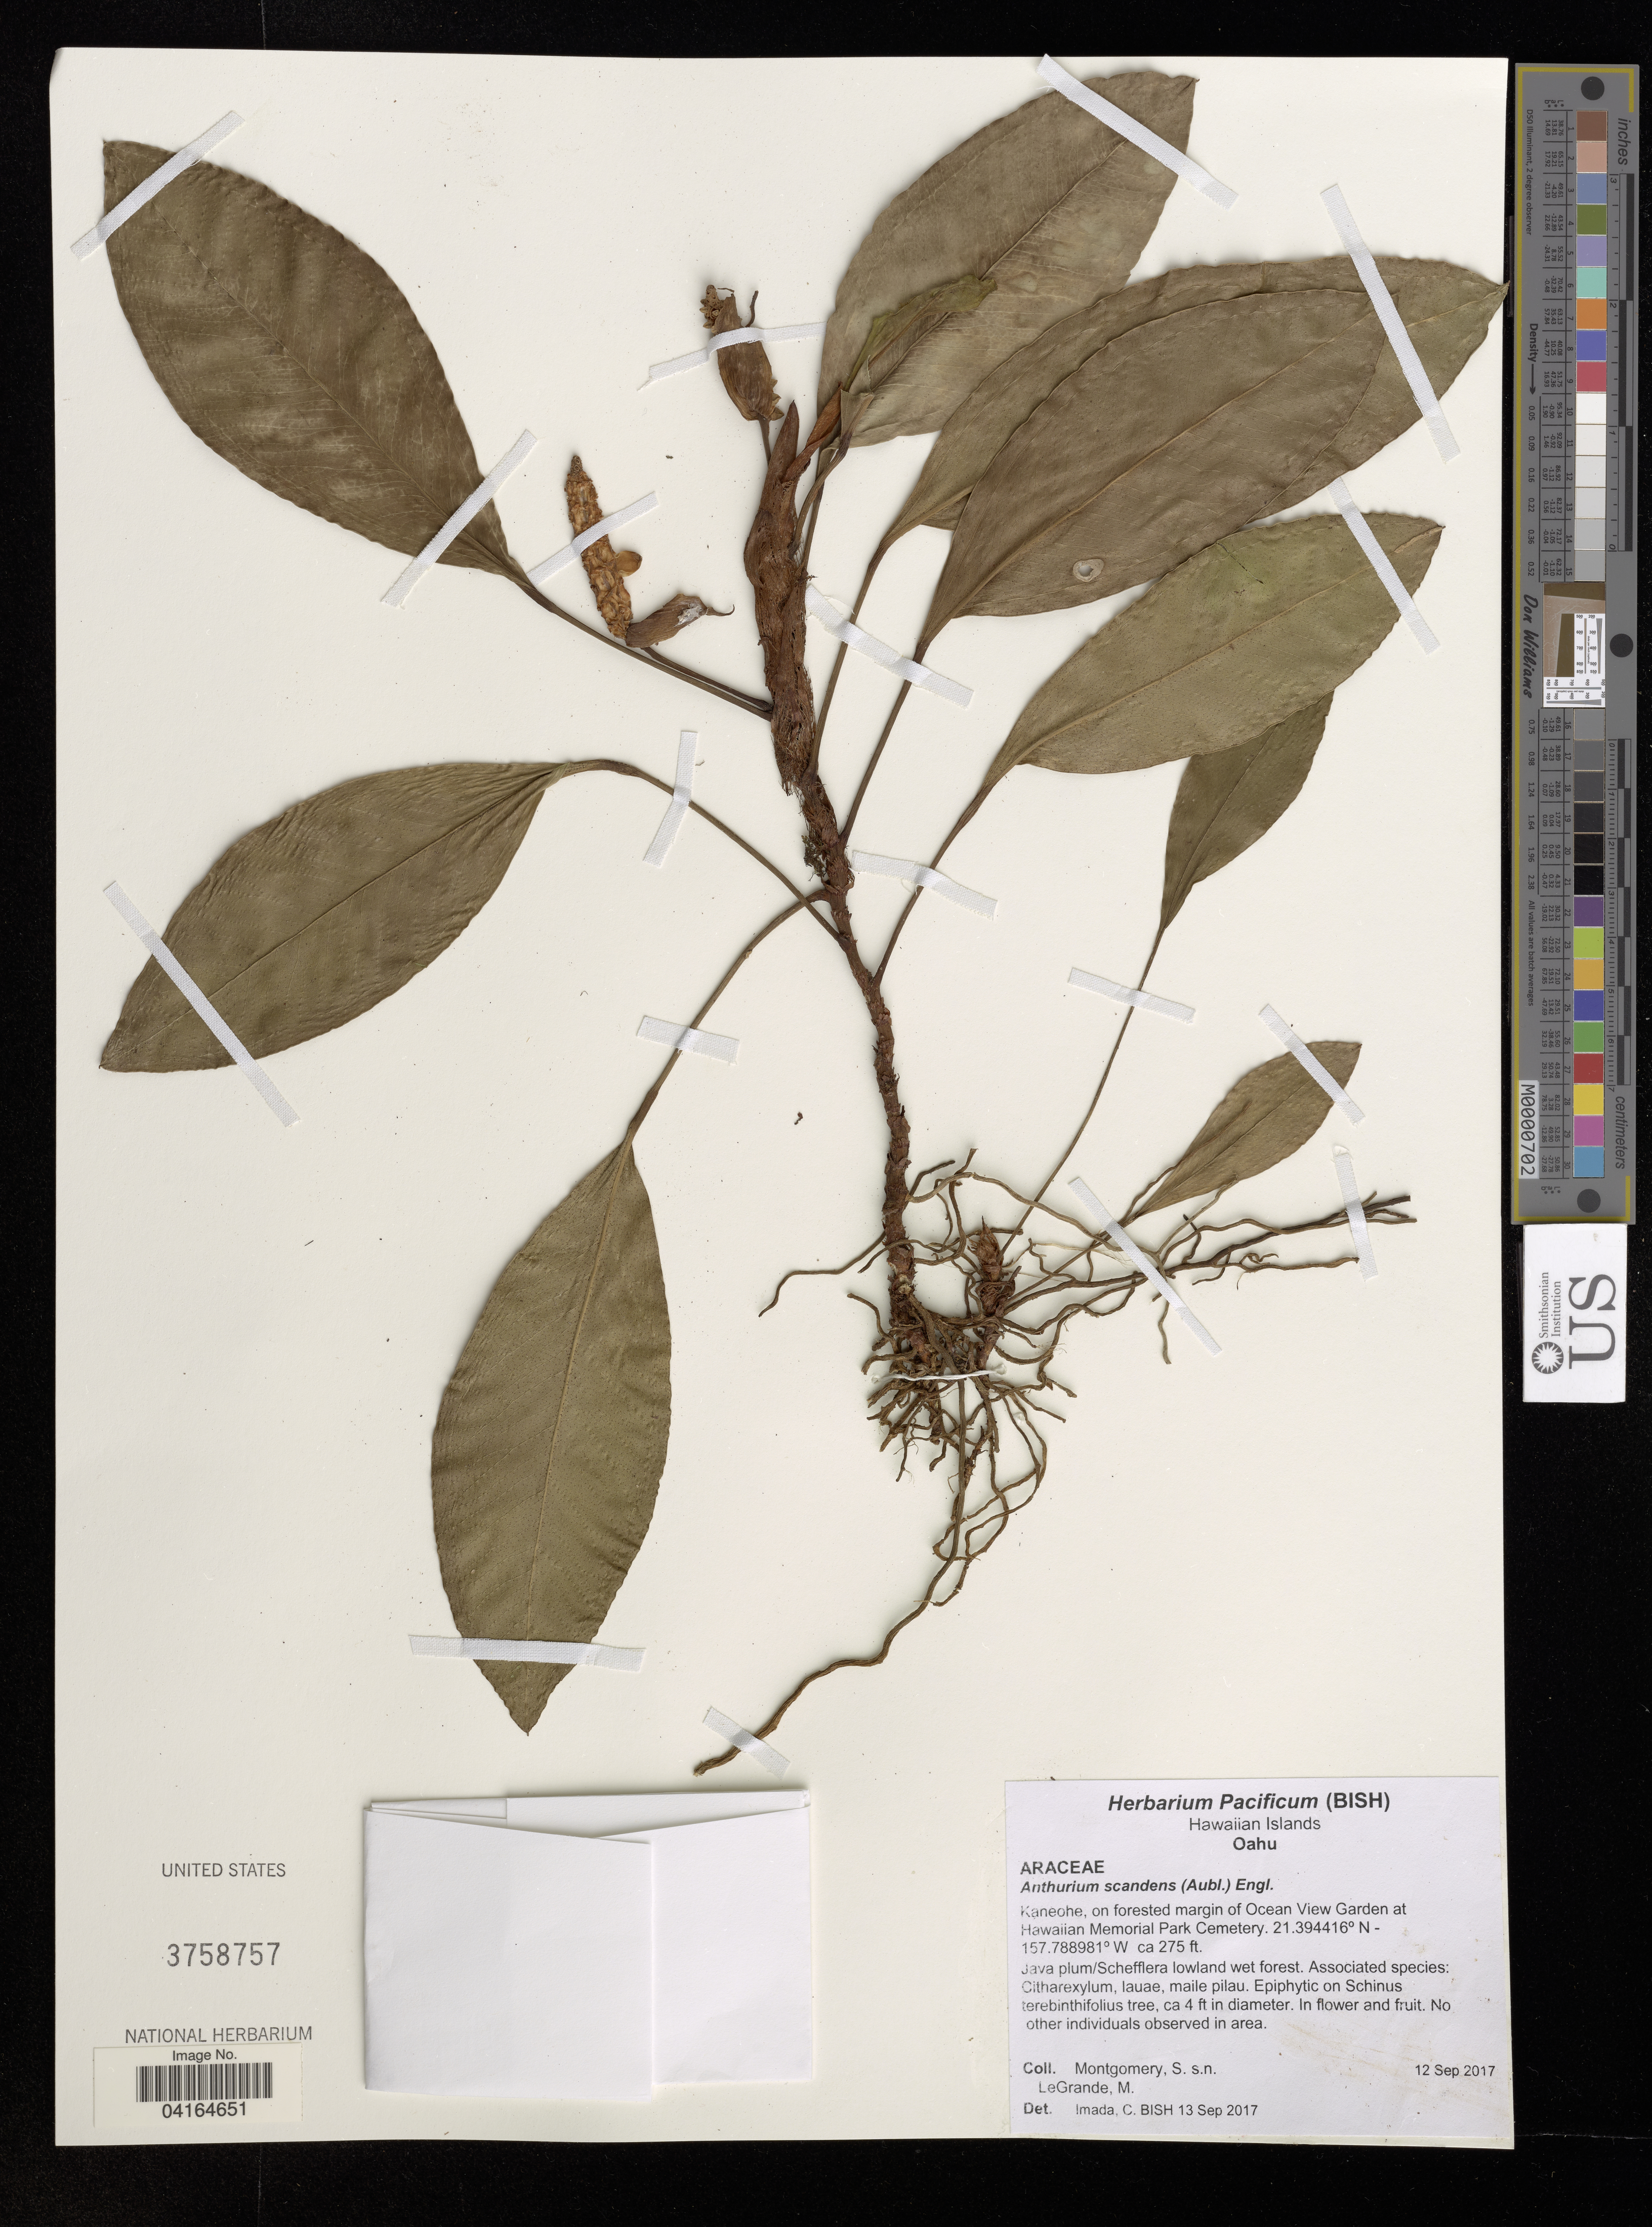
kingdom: Plantae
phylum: Tracheophyta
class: Liliopsida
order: Alismatales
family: Araceae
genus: Anthurium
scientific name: Anthurium scandens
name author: (Aubl.) Engl.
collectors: S. Montgomery & M. LeGrande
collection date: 2017-09-12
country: United States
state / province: Hawaii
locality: Hawaiian Islands. Oahu. Kaneohe, om forested margin of Ocean View Garden at Hawaiian Memorial Park Cemetery.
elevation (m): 84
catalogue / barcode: US 3758757